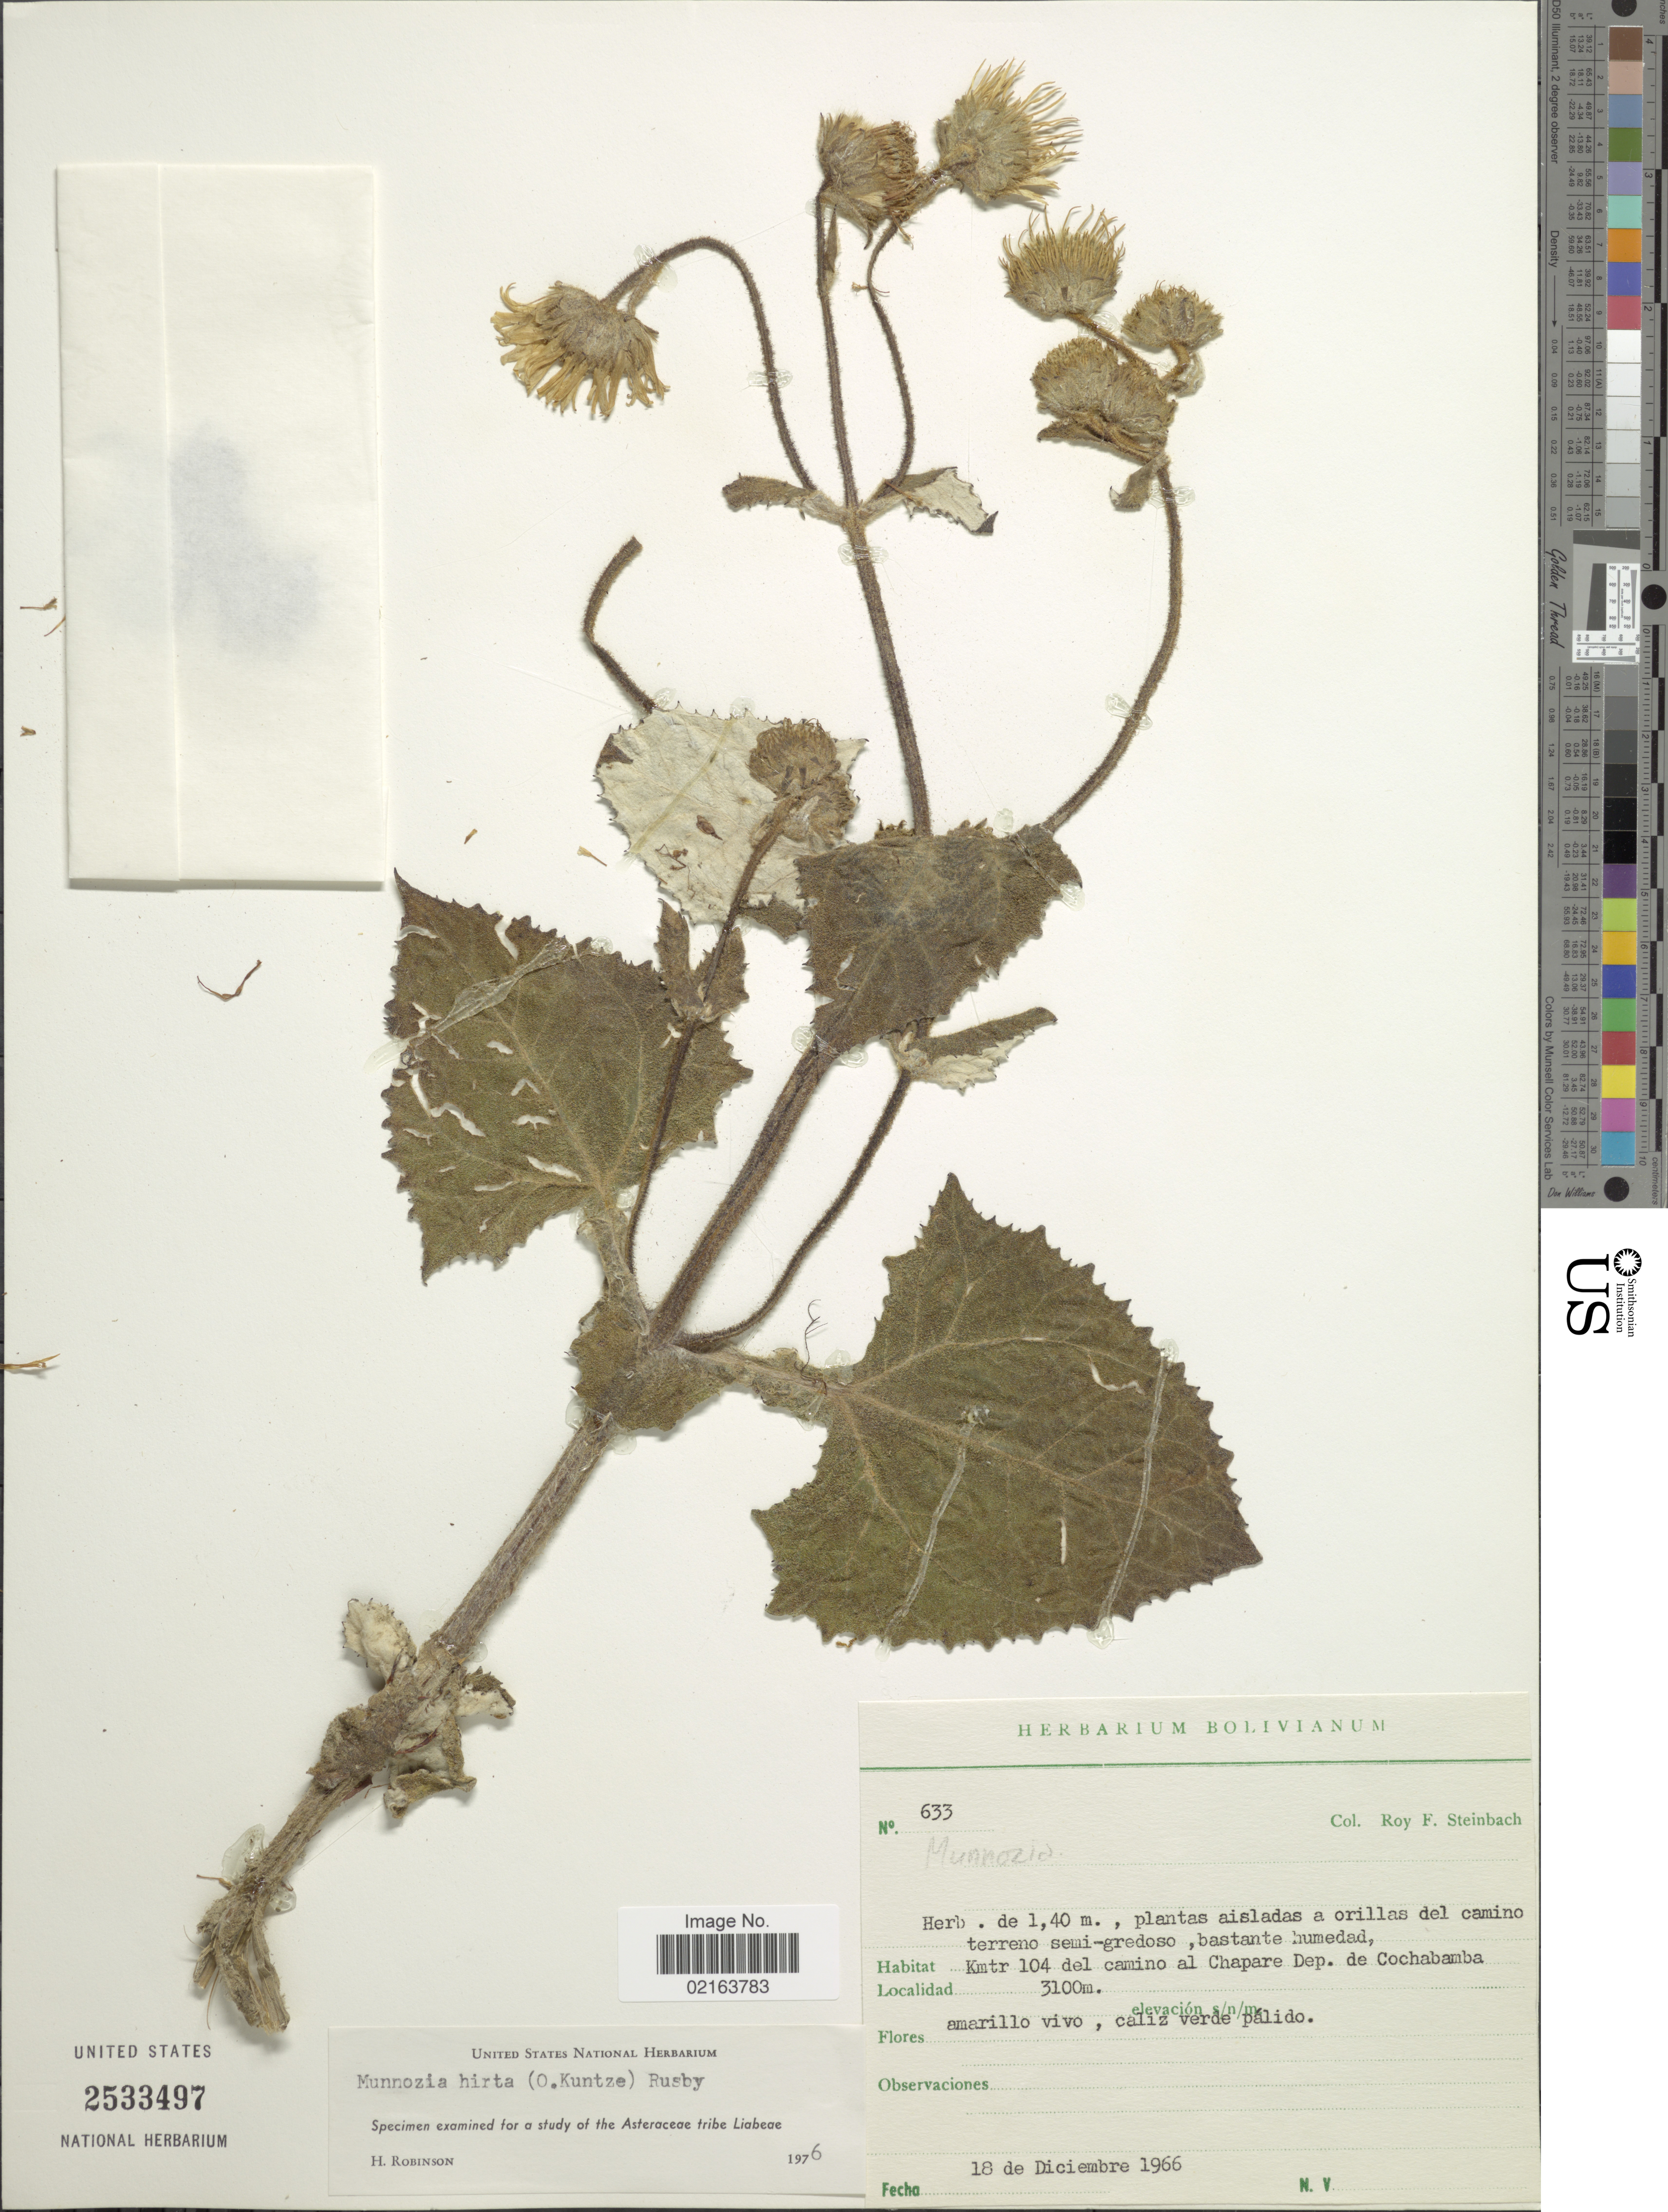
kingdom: Plantae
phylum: Tracheophyta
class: Magnoliopsida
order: Asterales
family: Asteraceae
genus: Munnozia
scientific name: Munnozia hirta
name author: (Kuntze) Rusby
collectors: R. F. Steinbach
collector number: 633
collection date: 1966-12-18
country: Bolivia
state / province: Cochabamba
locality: Kmtr 104 del camino al Chapare Dep. de Cochabamba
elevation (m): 3100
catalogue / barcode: US 2533497